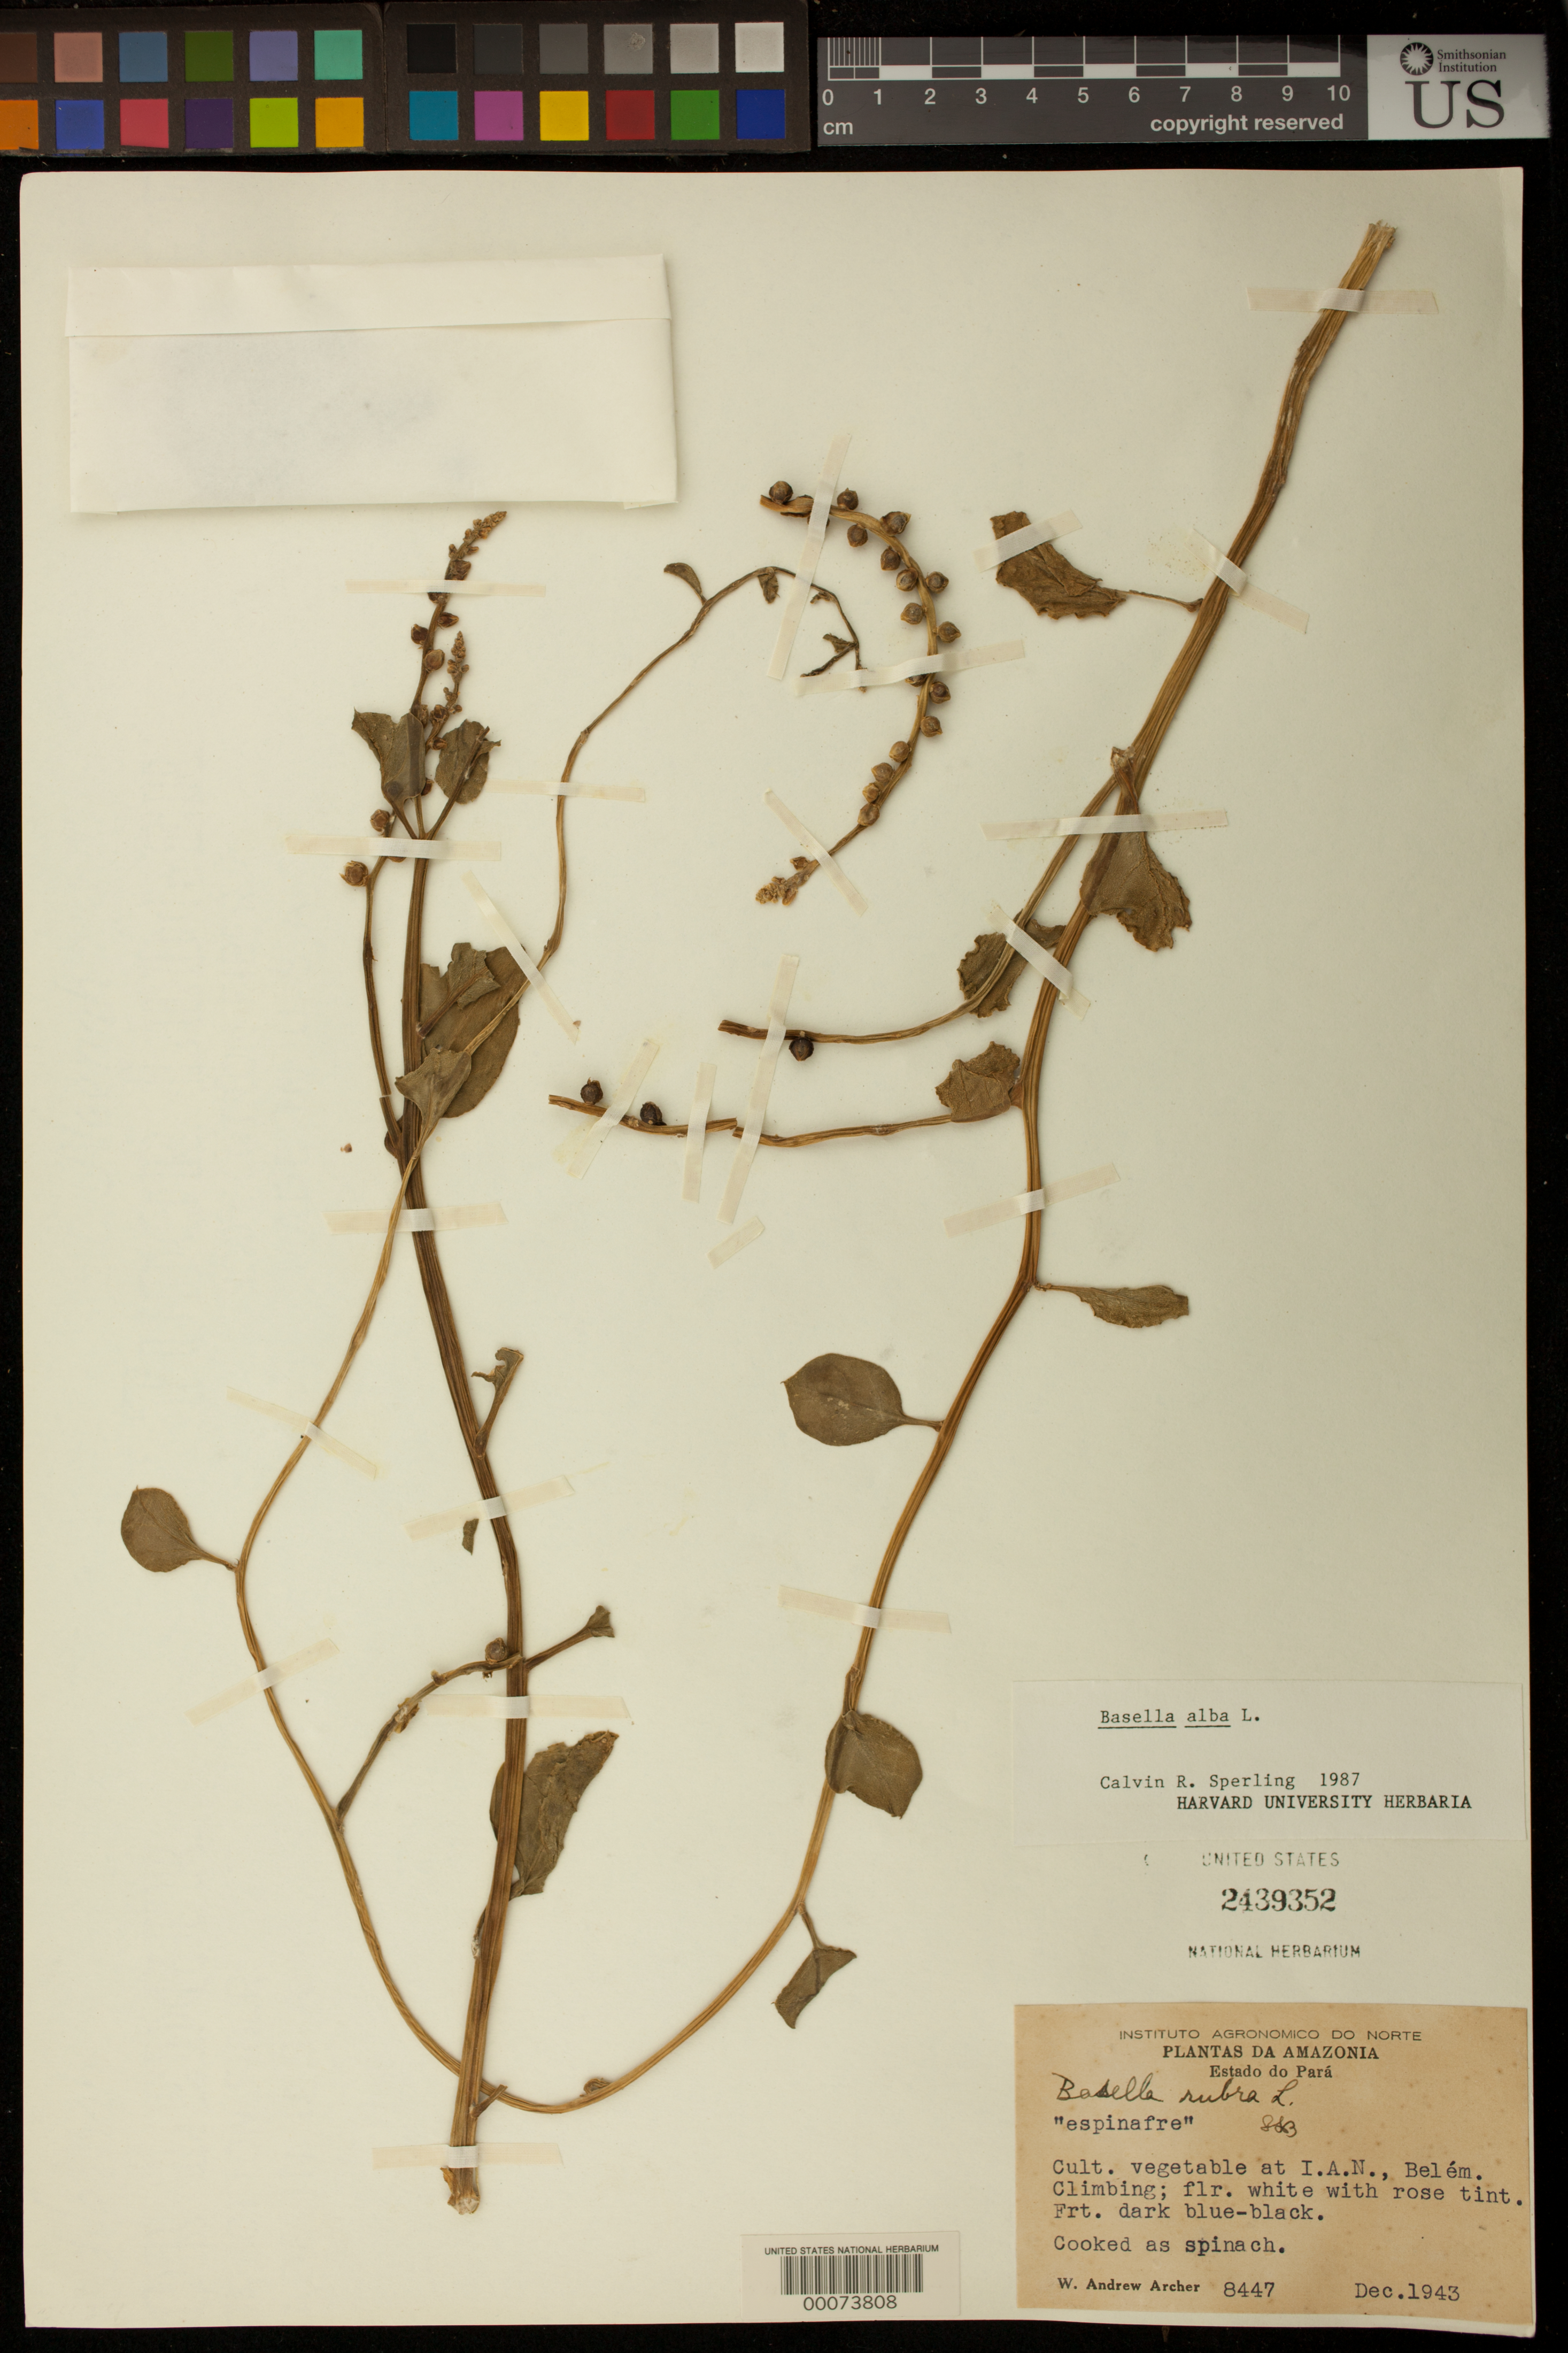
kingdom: Plantae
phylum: Tracheophyta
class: Magnoliopsida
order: Caryophyllales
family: Basellaceae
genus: Basella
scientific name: Basella alba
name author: L.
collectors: W. A. Archer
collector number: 8447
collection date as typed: Dec 1943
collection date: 1943-12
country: Brazil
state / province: Pará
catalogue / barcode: US 2439352